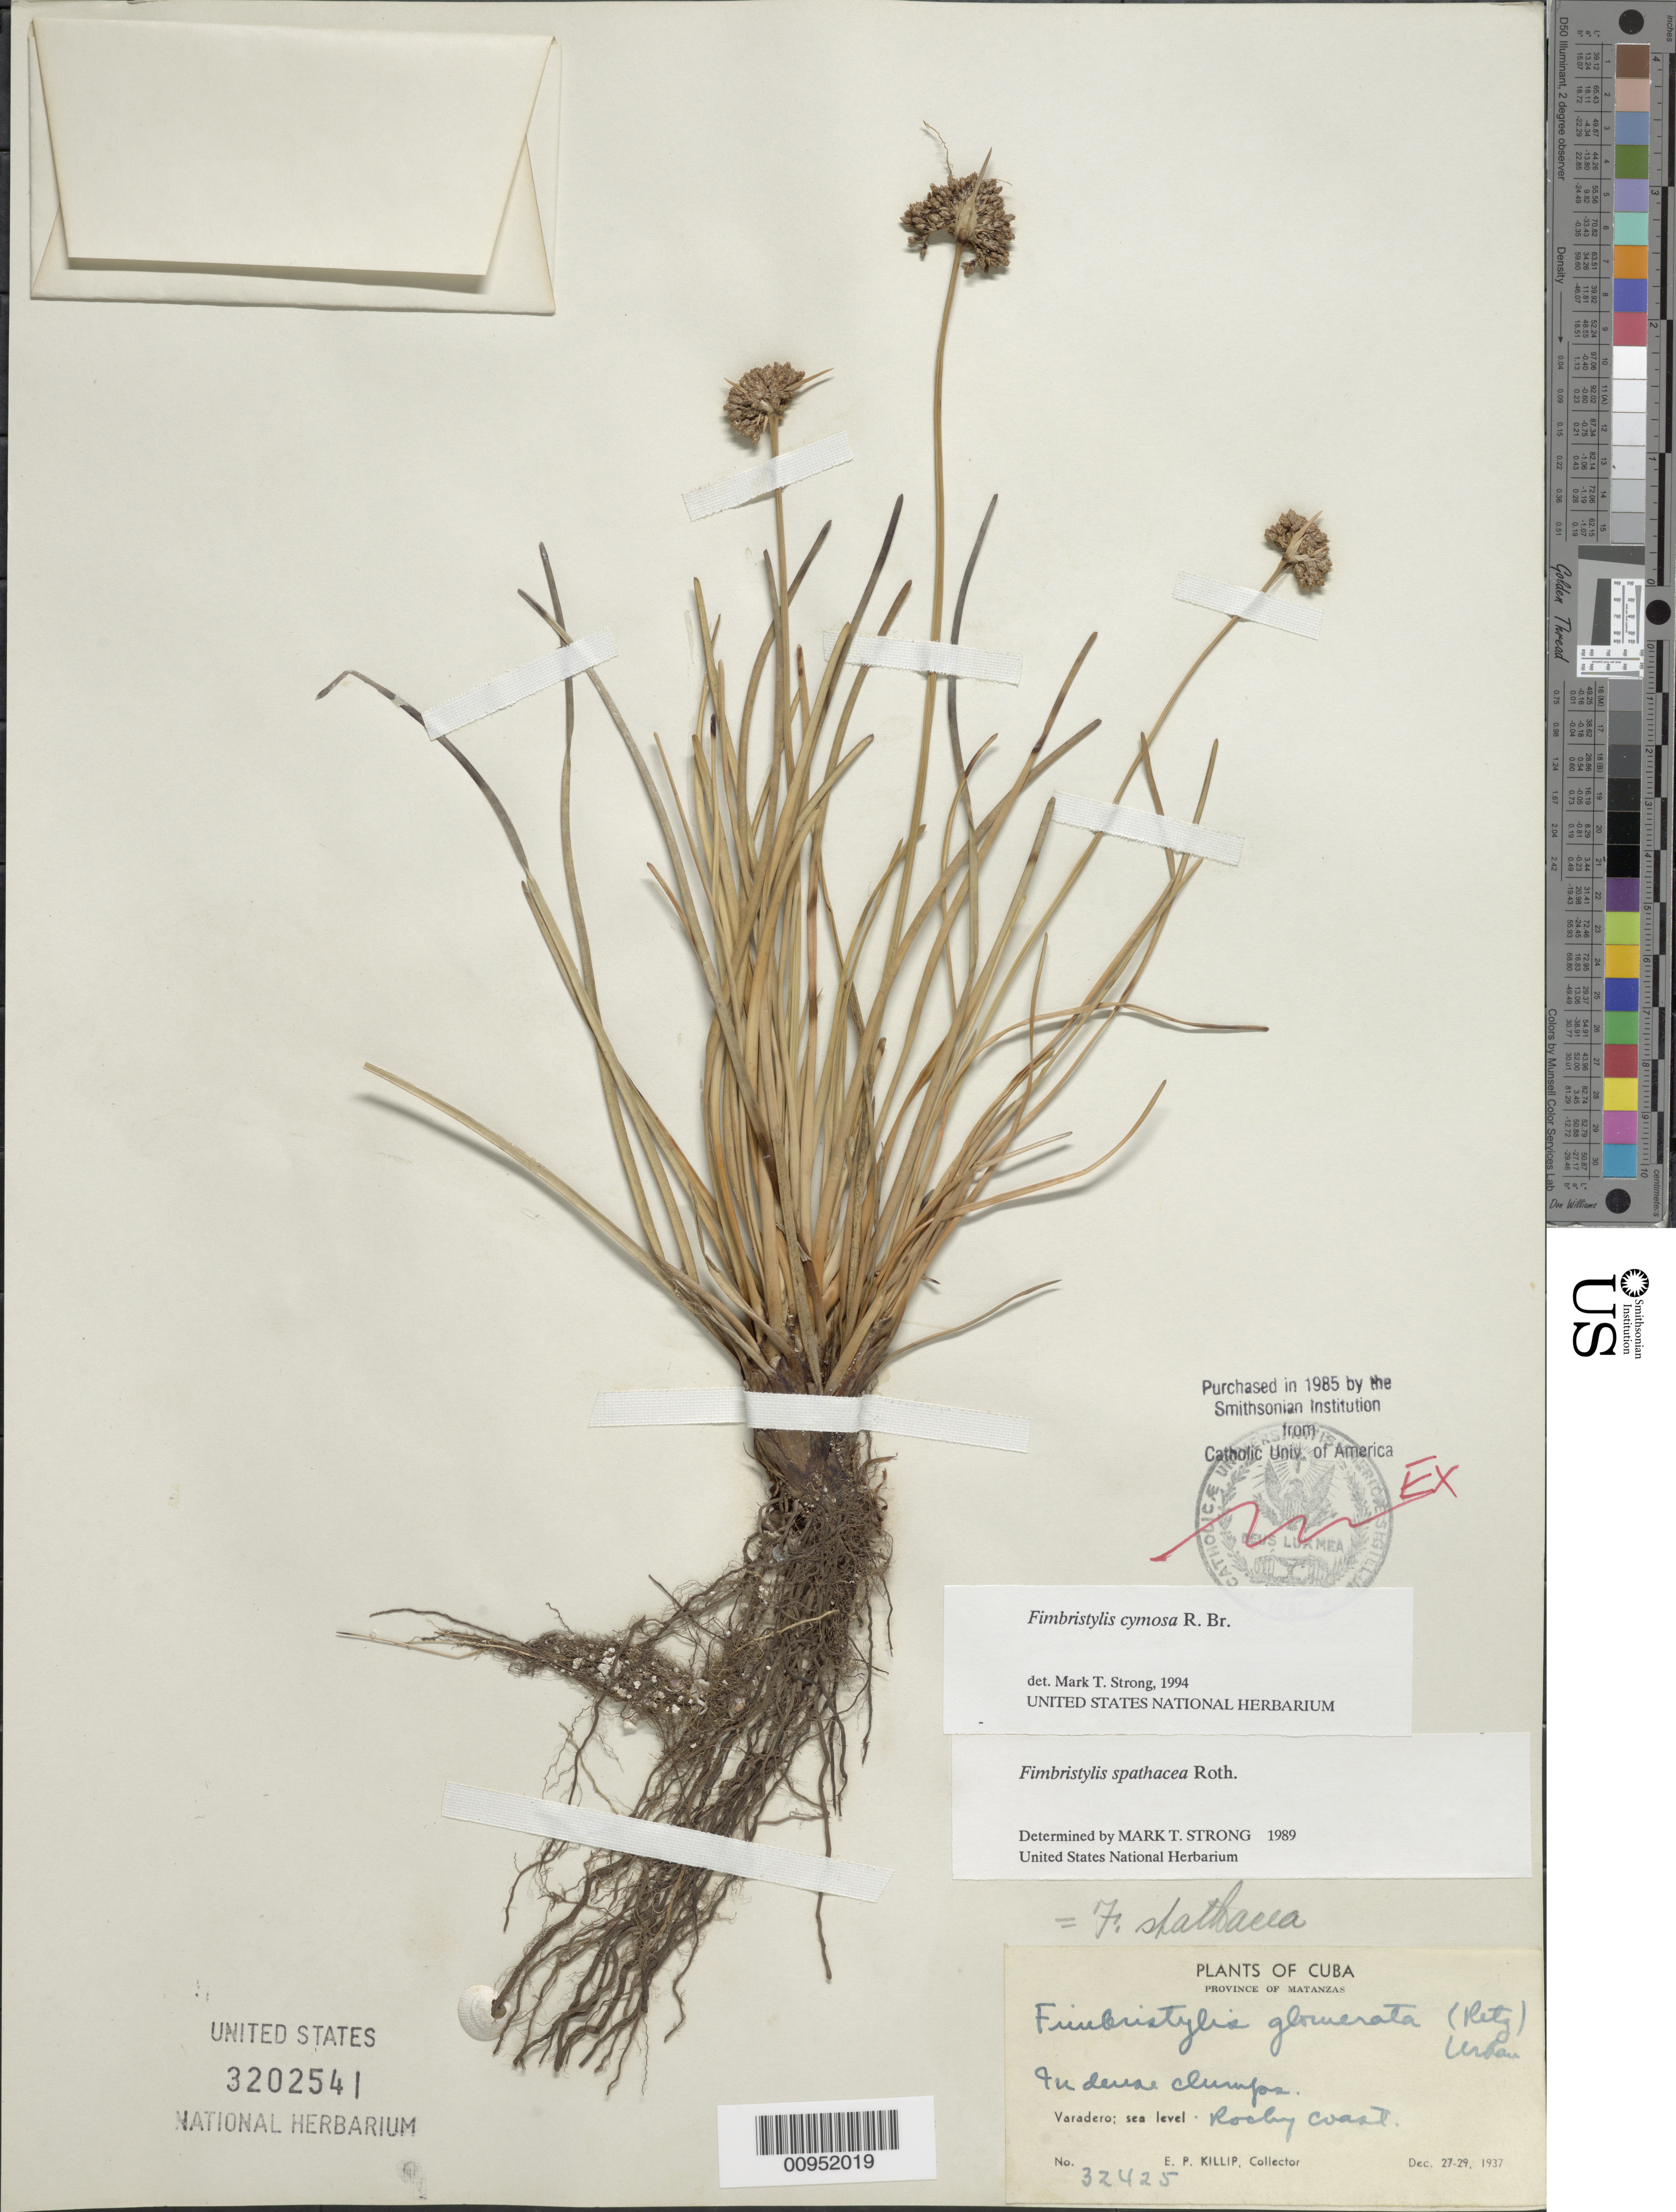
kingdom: Plantae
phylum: Tracheophyta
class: Liliopsida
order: Poales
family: Cyperaceae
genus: Fimbristylis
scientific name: Fimbristylis cymosa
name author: R. Br.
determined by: Strong, M. T., (US), Smithsonian Institution - National Museum of Natural History (UNITED STATES)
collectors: E. P. Killip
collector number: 32425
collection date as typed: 27 Dec 1937 to 29 Dec 1937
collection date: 1937-12-27/1937-12-29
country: Cuba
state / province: Matanzas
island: Cuba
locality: Varadero, coast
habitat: Rocky coast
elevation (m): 0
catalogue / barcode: US 3202541